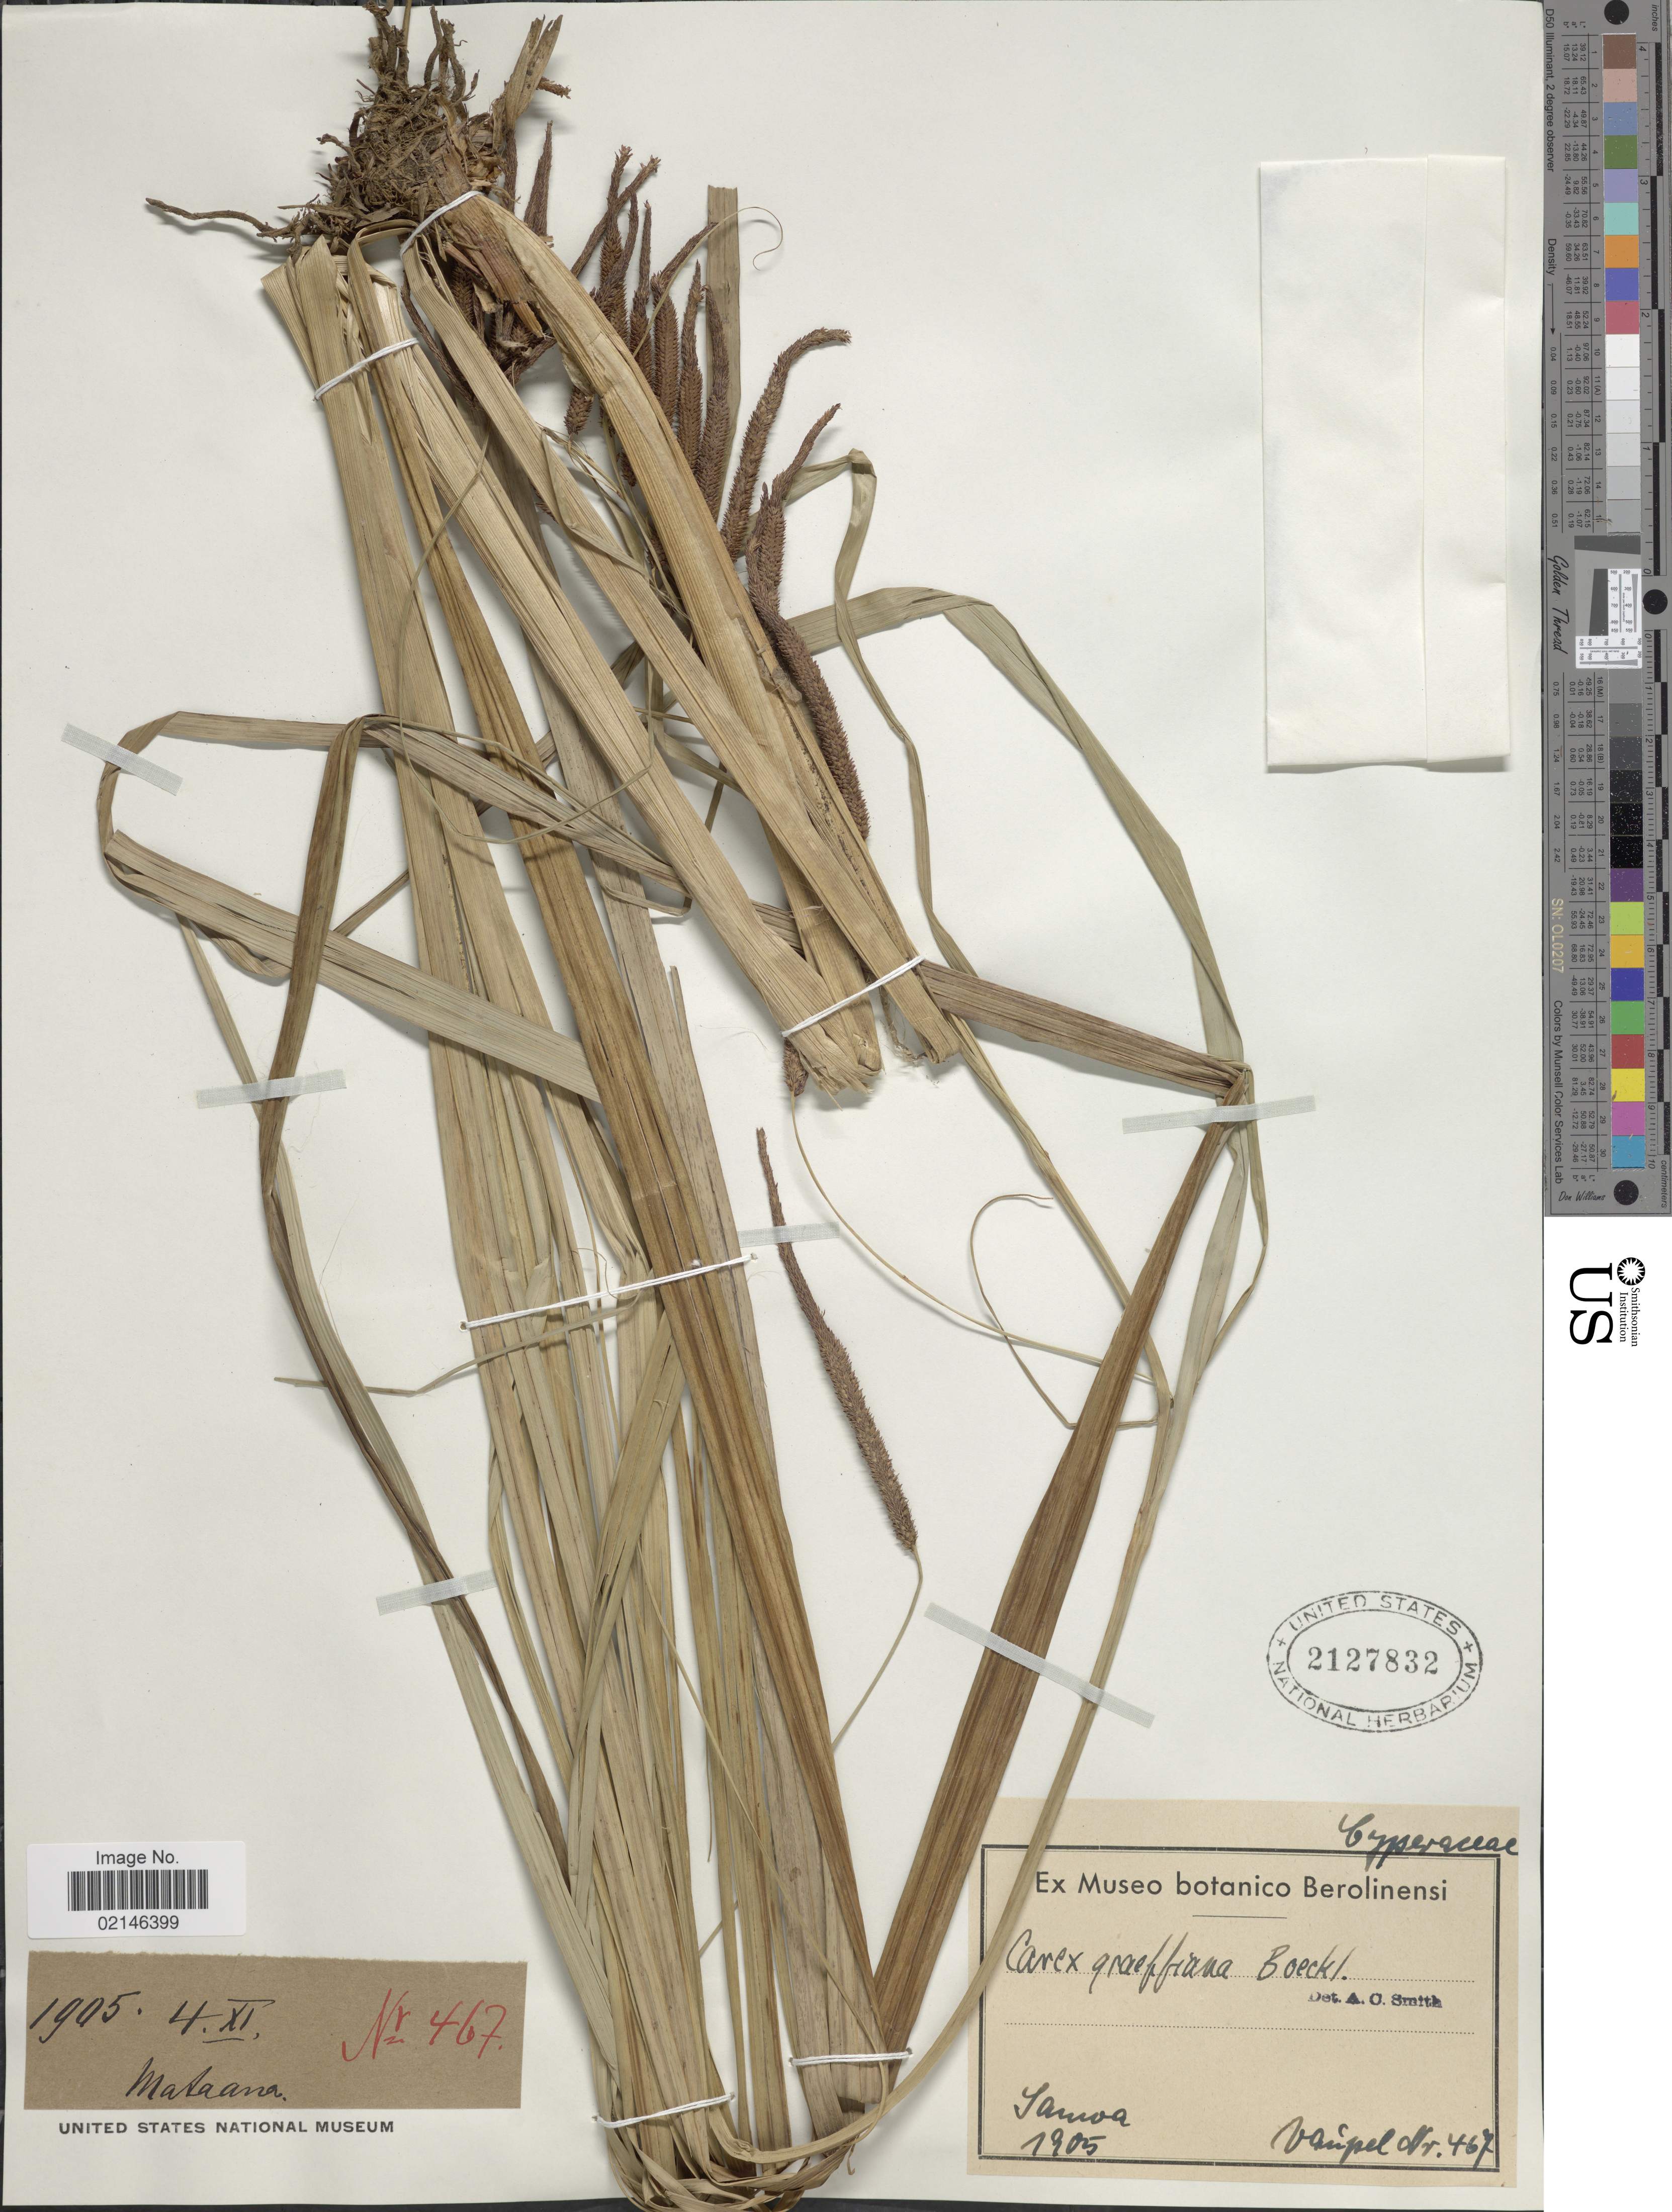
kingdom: Plantae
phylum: Tracheophyta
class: Liliopsida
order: Poales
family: Cyperaceae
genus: Carex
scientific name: Carex graeffeana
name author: Boeckeler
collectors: F. Vaupel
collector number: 467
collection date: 1905-11-04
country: Samoa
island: Savaii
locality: Samoa, Mataana.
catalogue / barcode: US 2127832